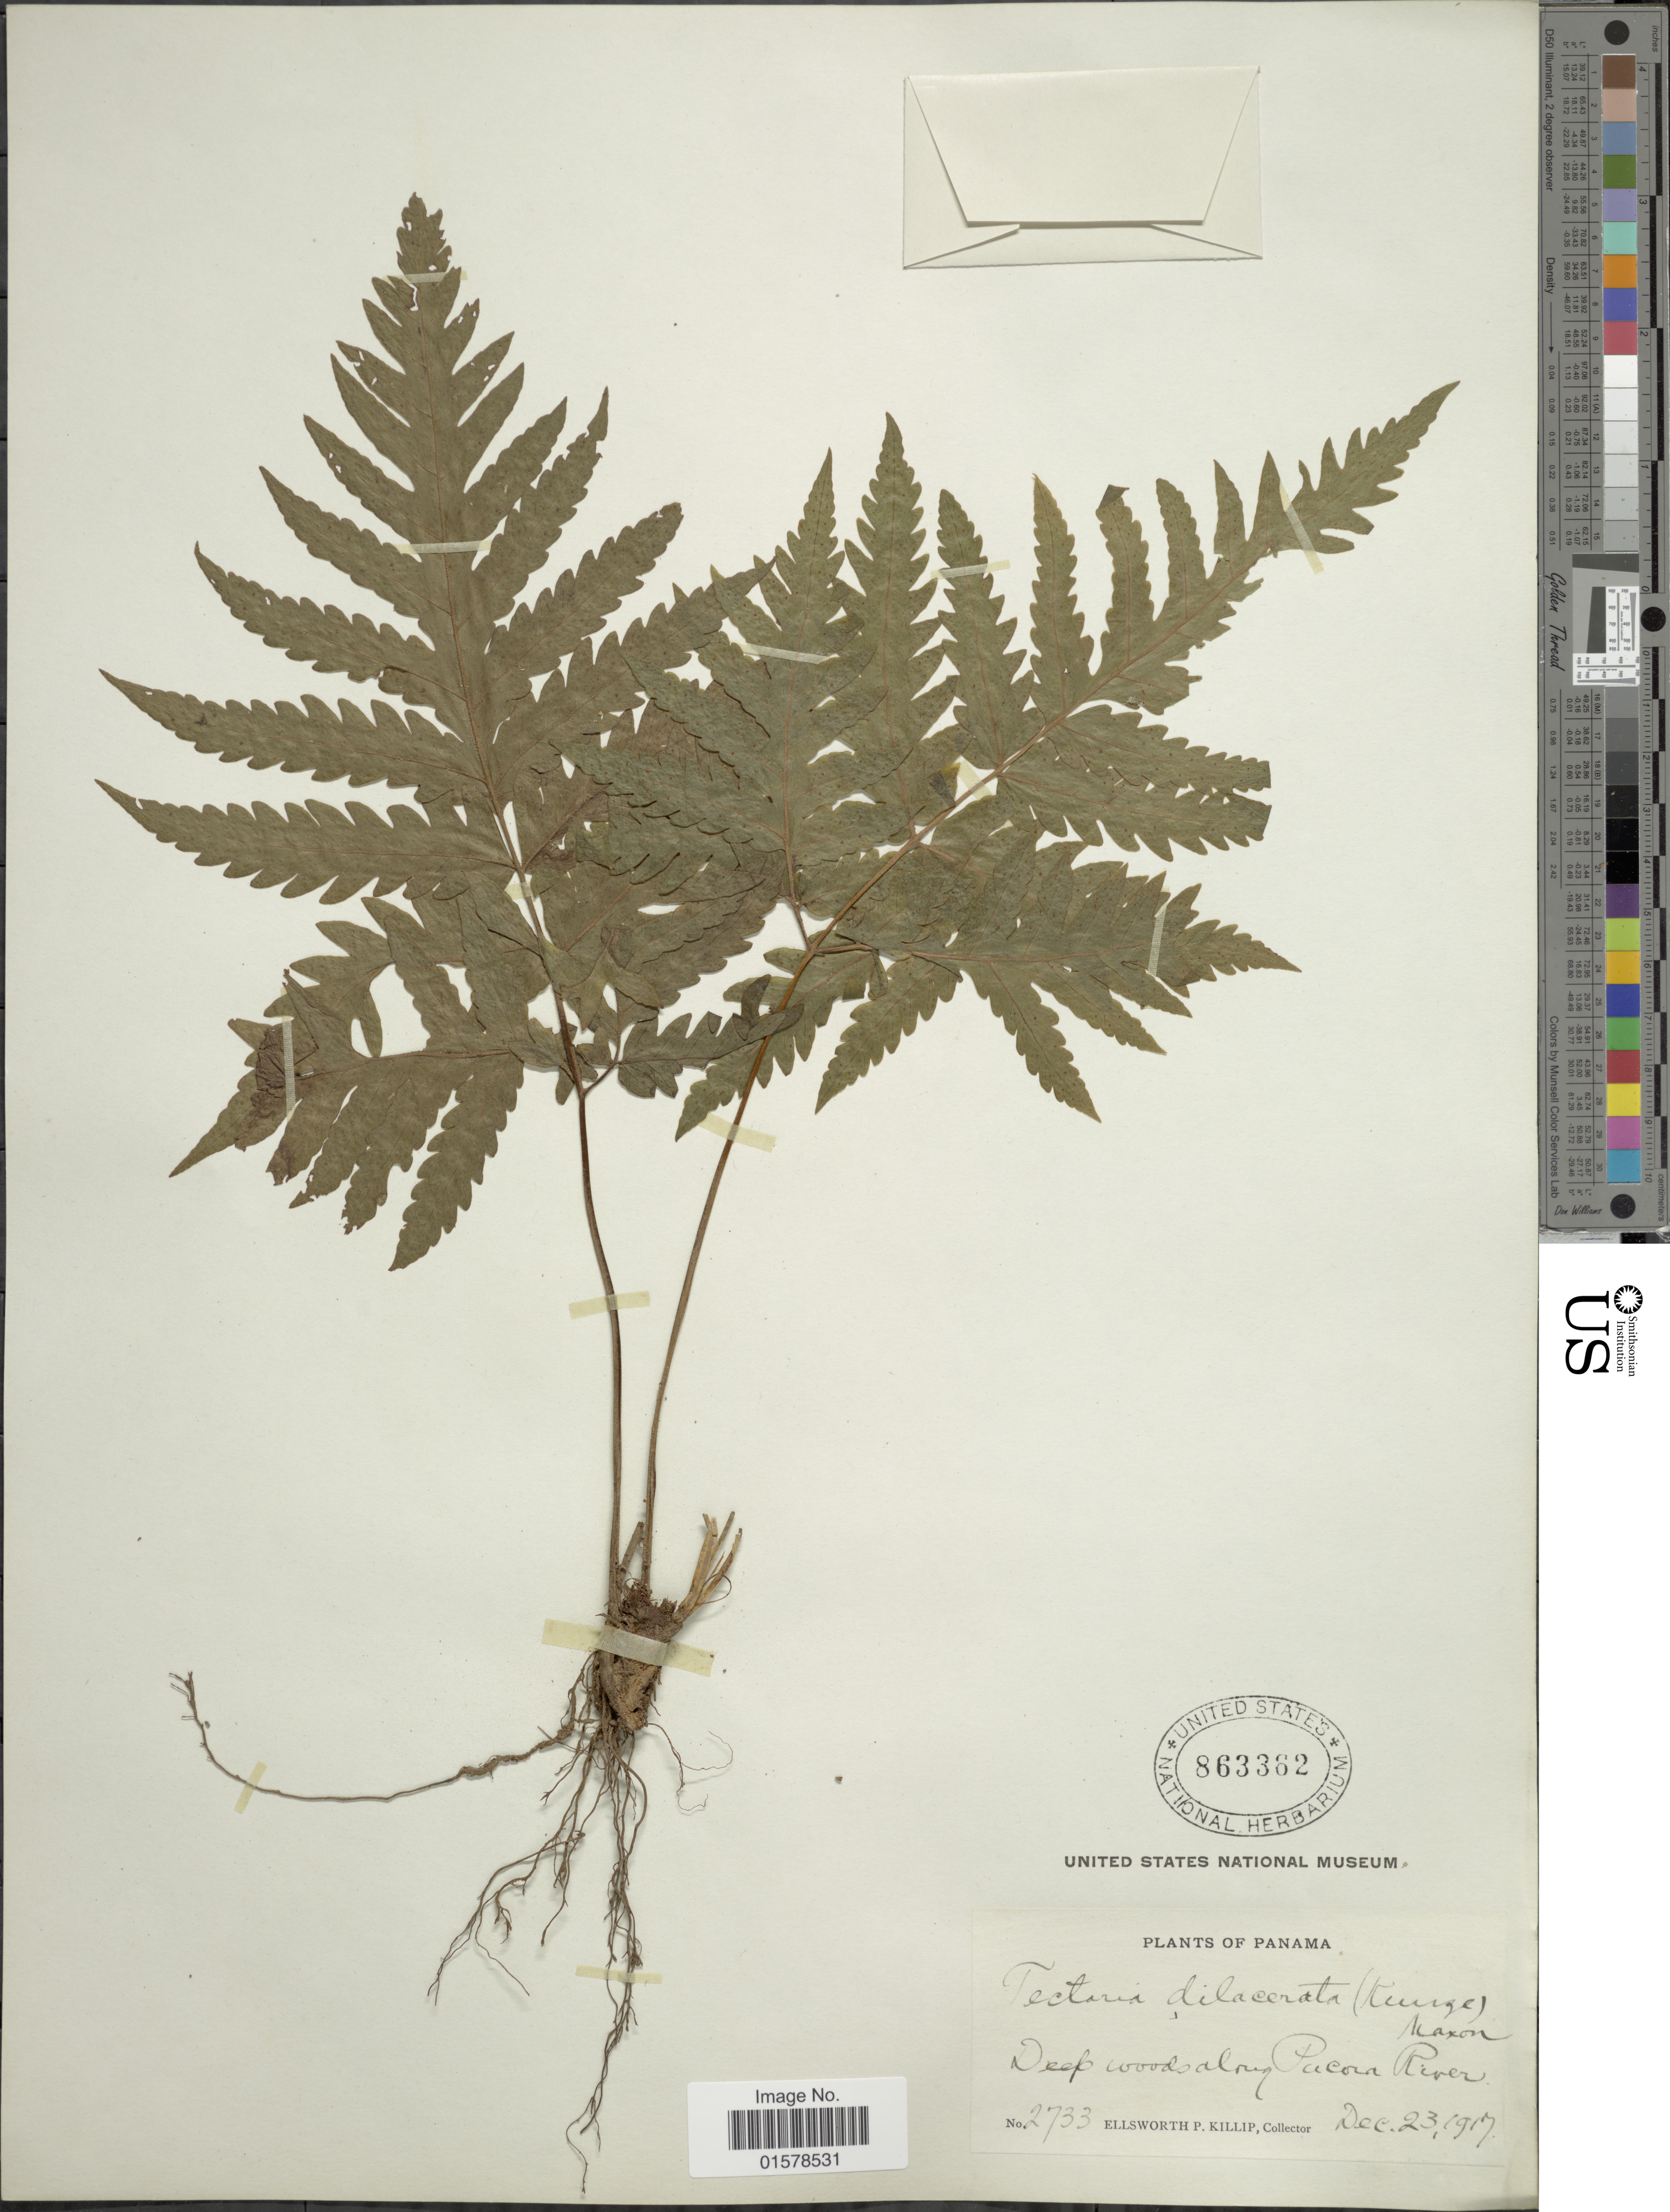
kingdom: Plantae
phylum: Tracheophyta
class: Polypodiopsida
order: Polypodiales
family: Tectariaceae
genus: Tectaria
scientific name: Tectaria mexicana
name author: (Fée) C.V. Morton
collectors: E. P. Killip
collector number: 2733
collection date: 1917-12-23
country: Panama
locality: Deep woods along Pacorn River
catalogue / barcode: US 863362